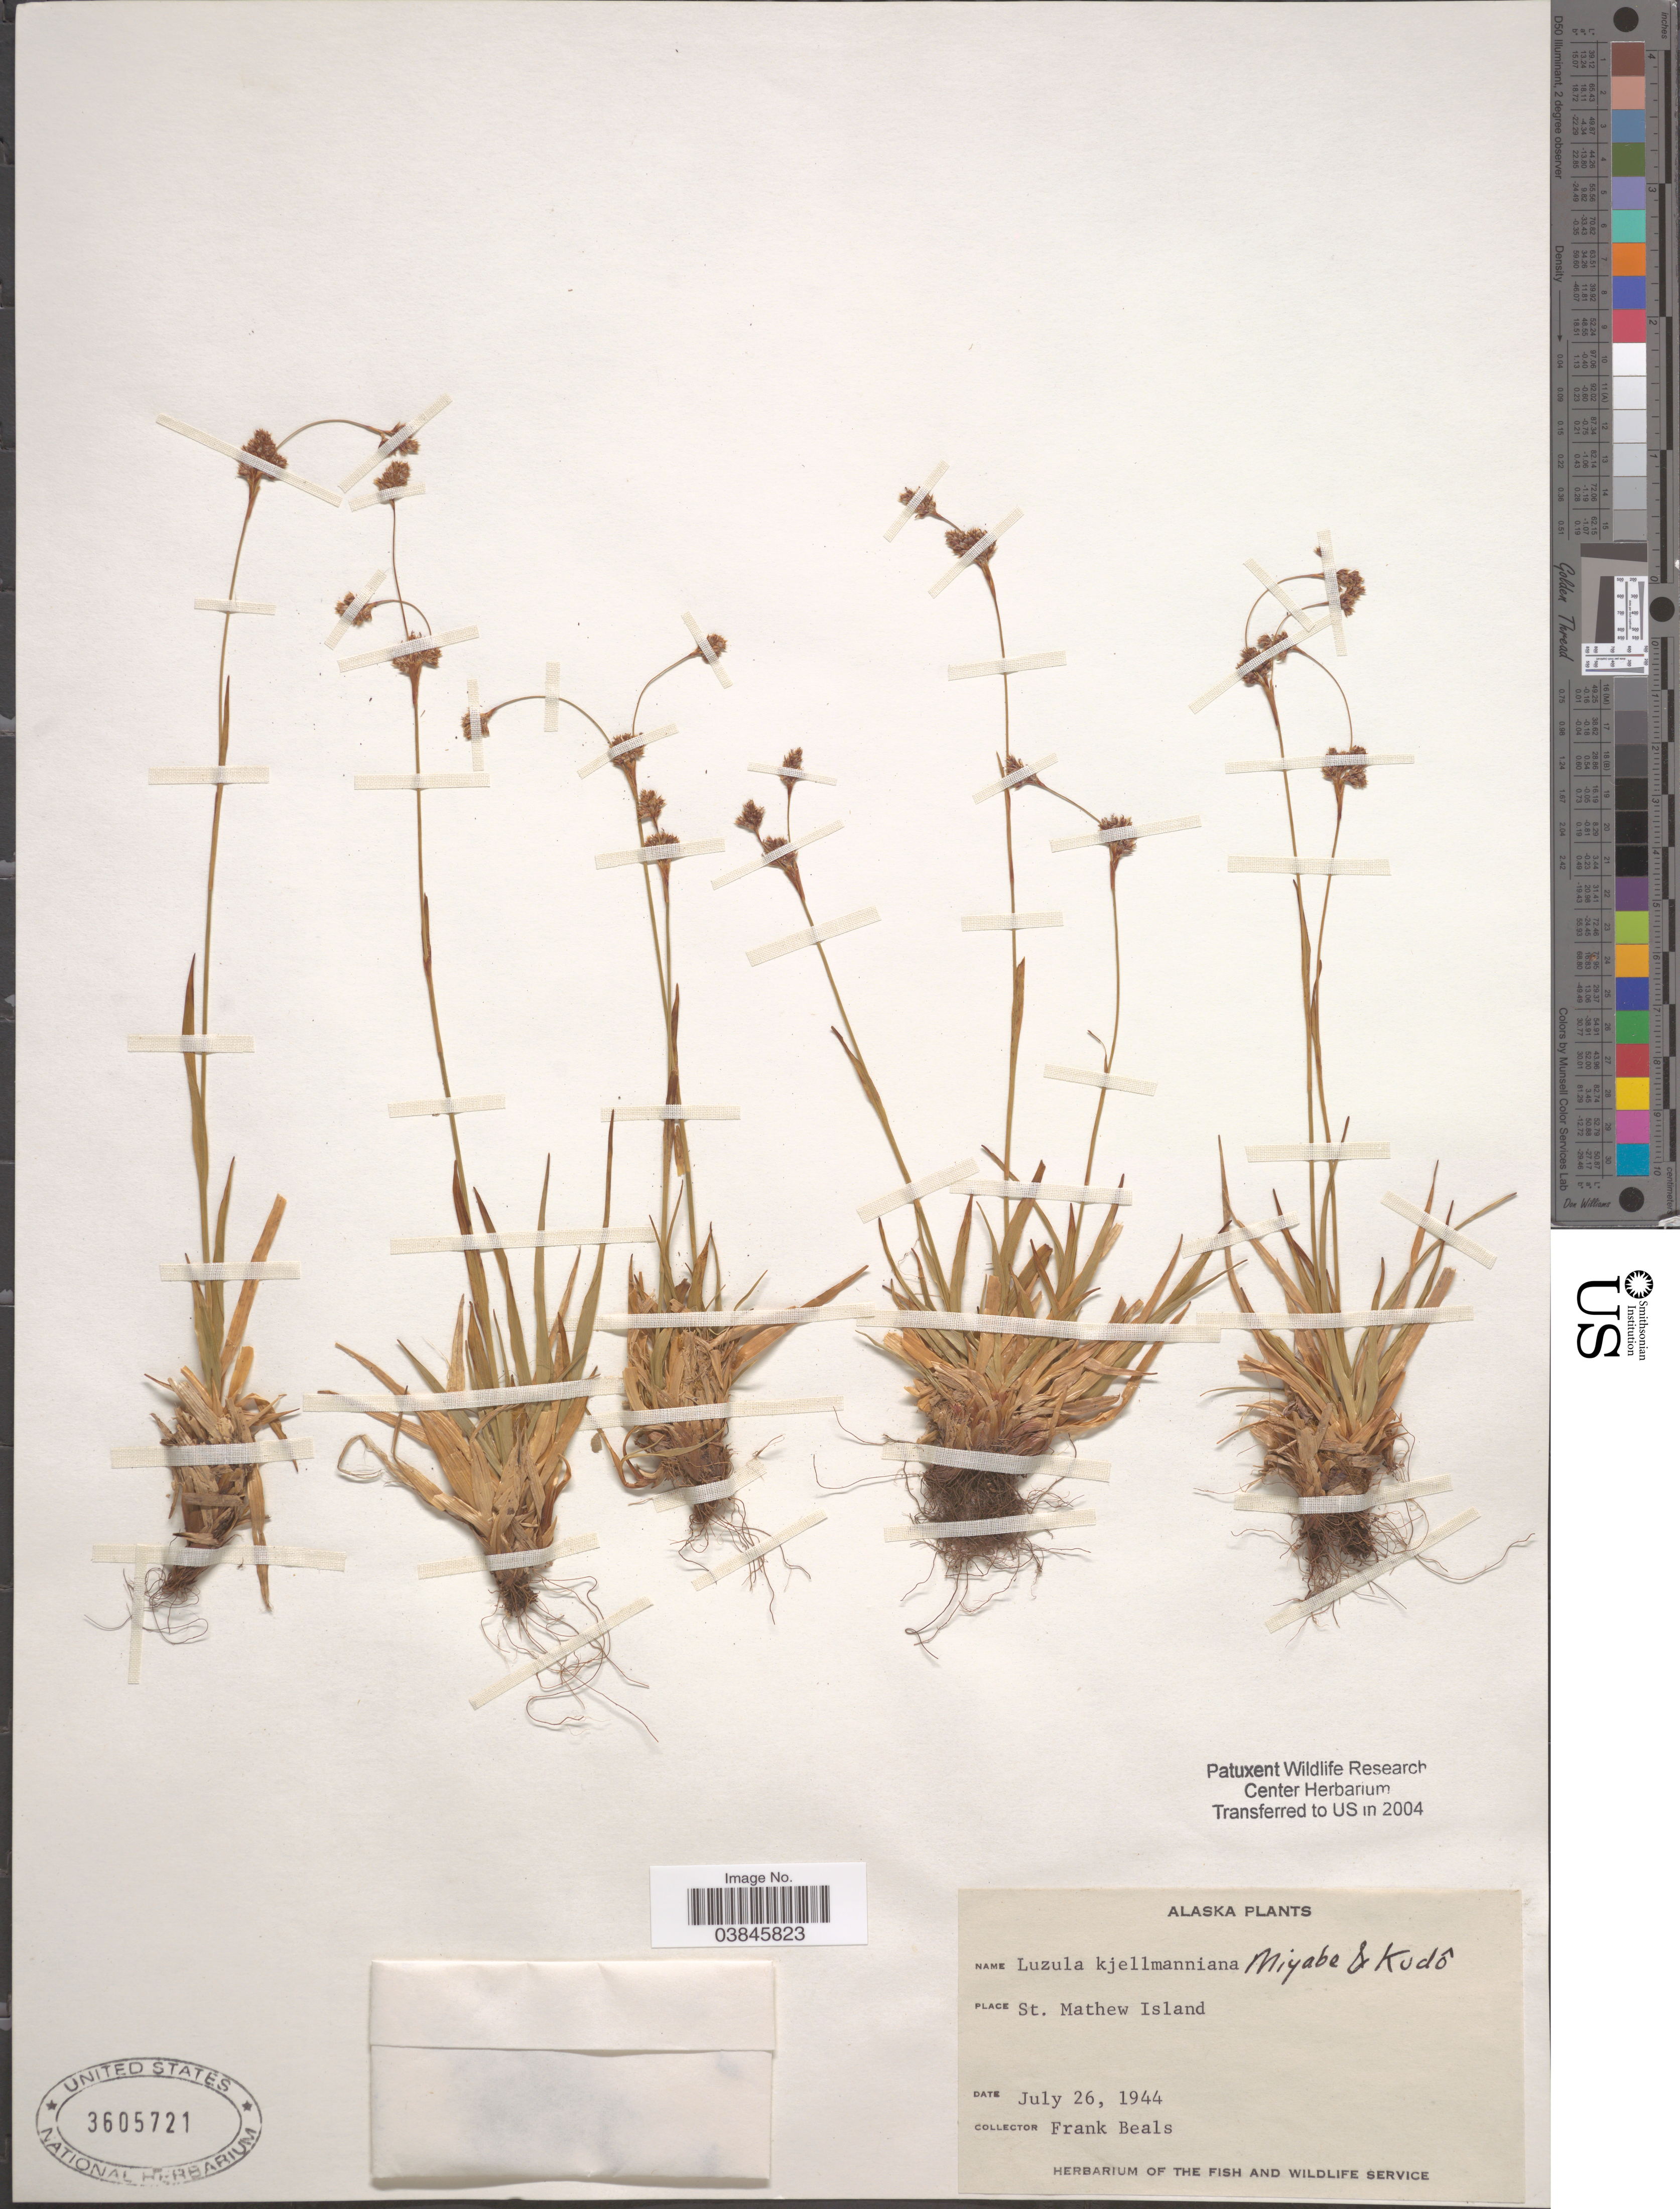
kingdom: Plantae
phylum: Tracheophyta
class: Liliopsida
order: Poales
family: Juncaceae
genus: Luzula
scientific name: Luzula kjellmaniana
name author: Miyabe & Kudô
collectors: F. Beals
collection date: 1944-07-26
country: United States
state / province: Alaska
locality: St. Mathew Island.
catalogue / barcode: US 3605721